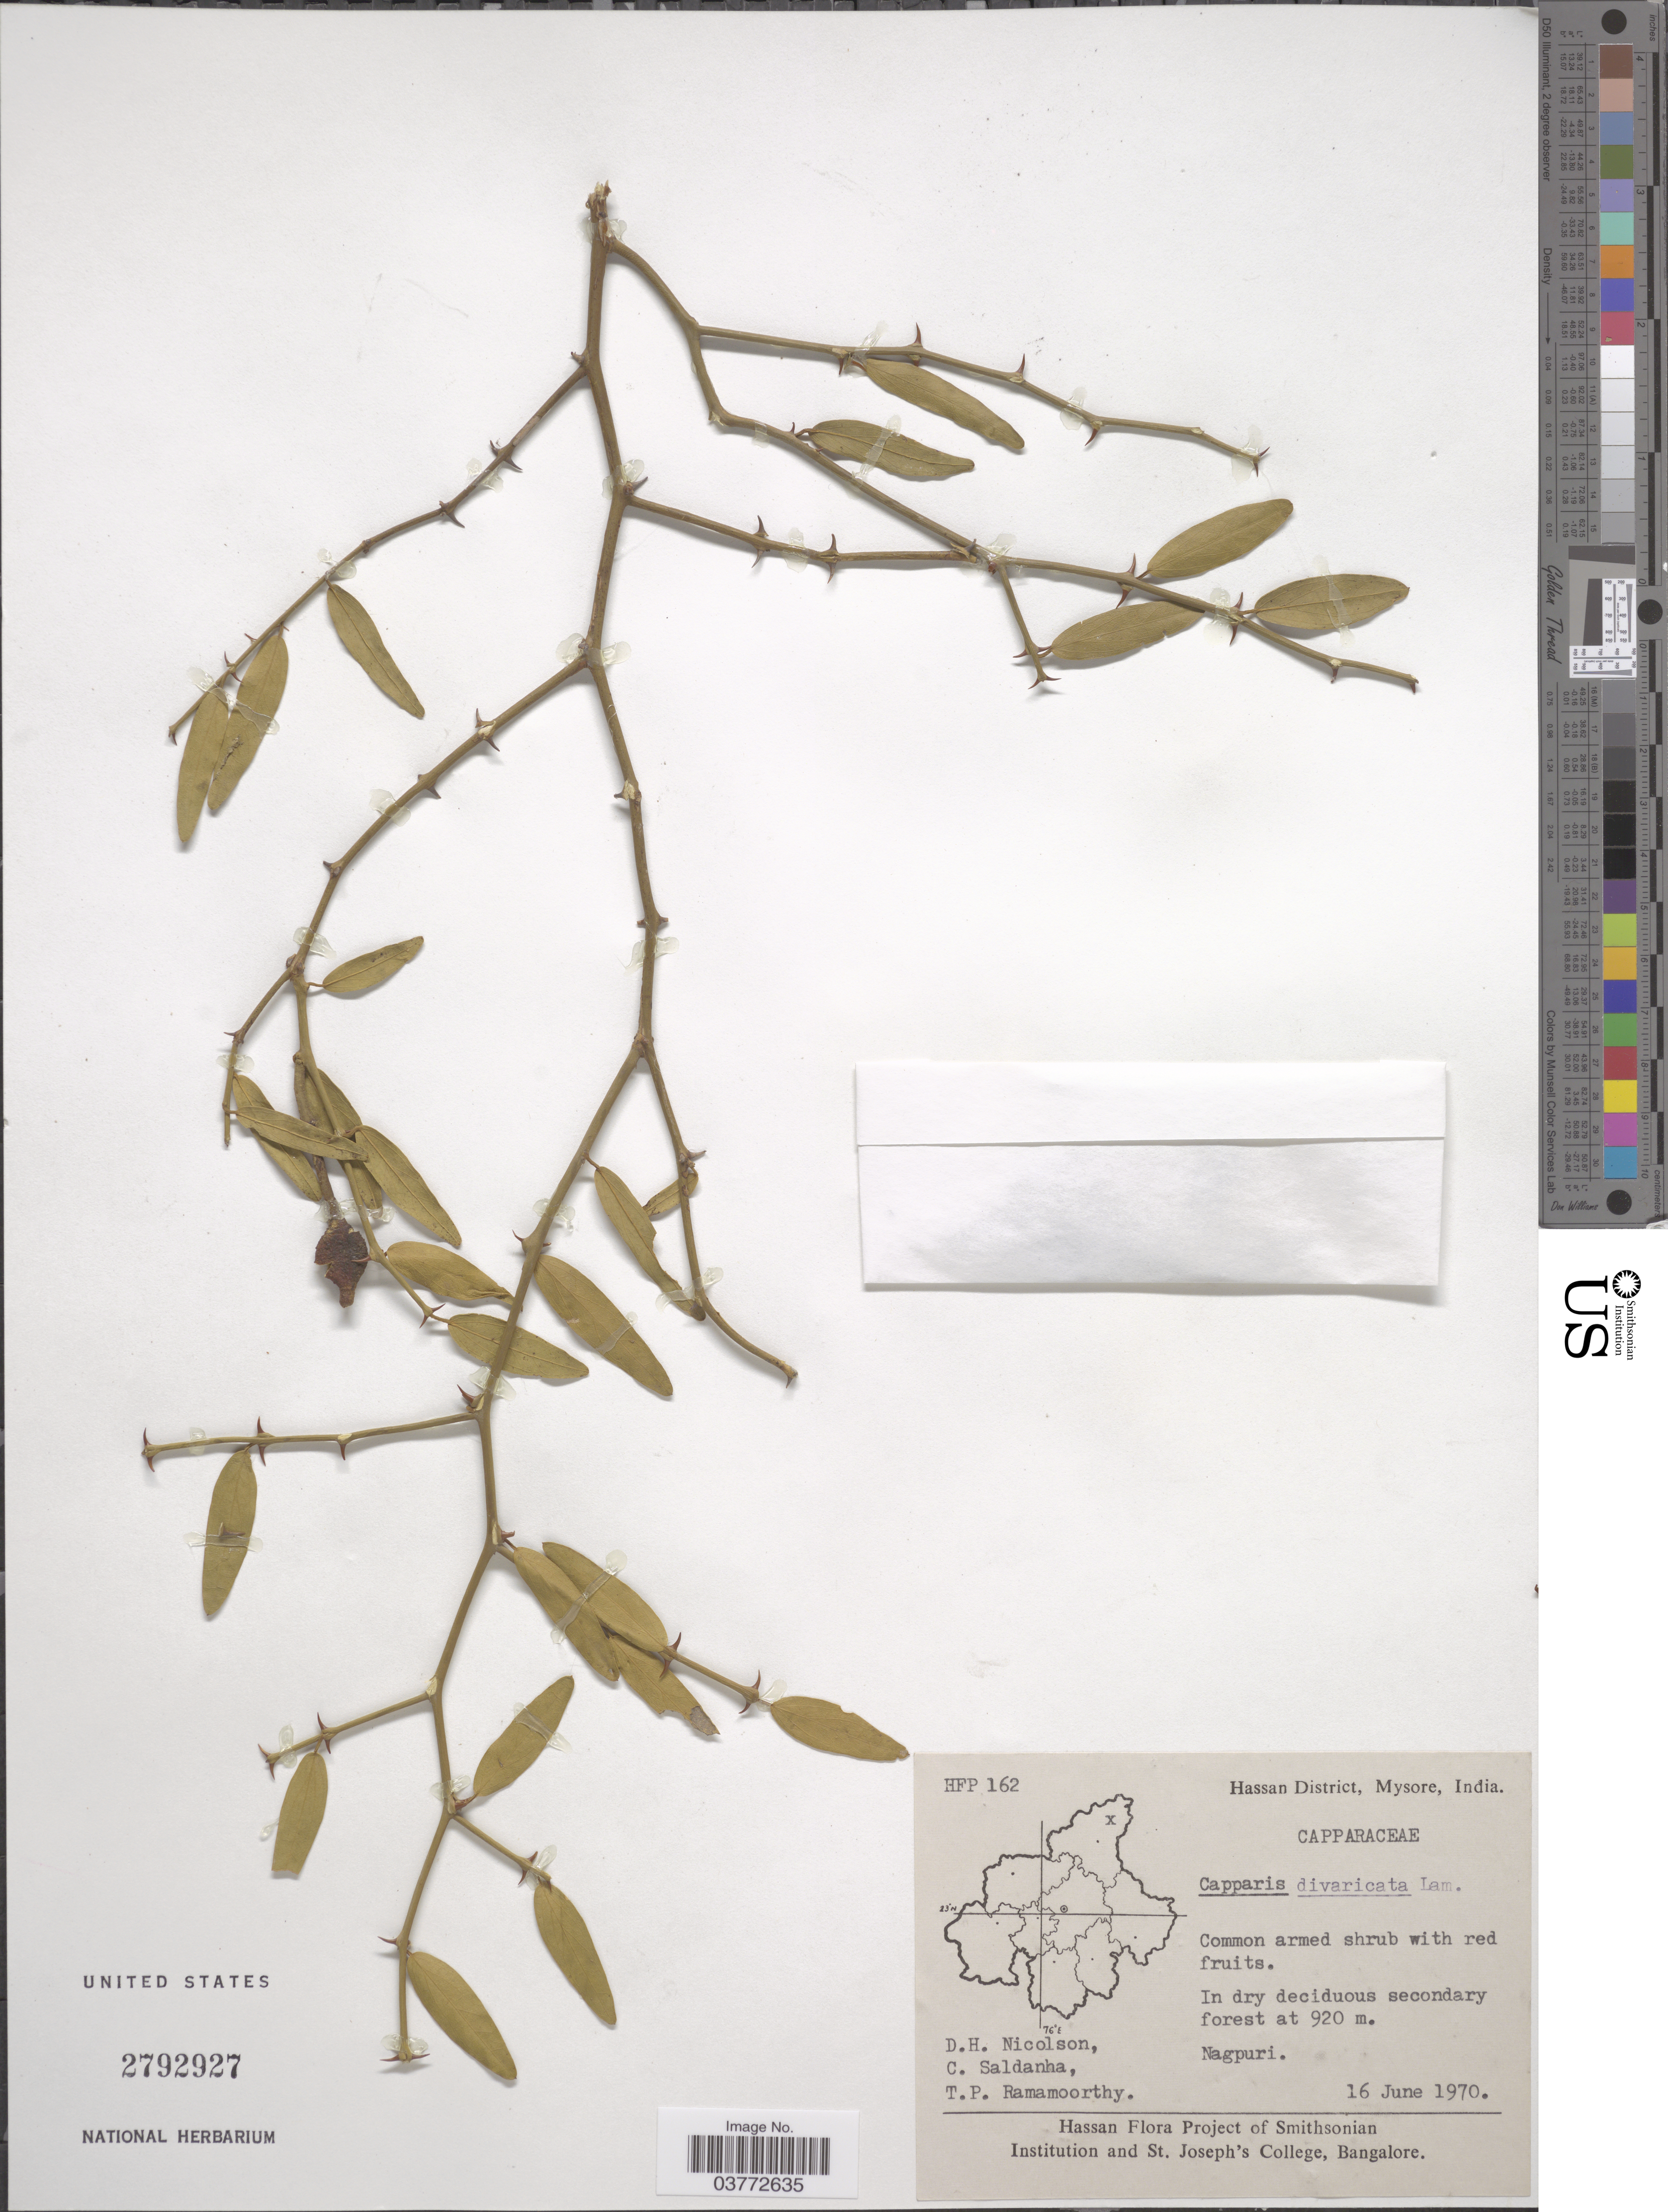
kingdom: Plantae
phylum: Tracheophyta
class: Magnoliopsida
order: Brassicales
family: Capparaceae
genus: Capparis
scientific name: Capparis divaricata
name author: Lam.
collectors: D. H. Nicolson, C. Saldanha & T. P. Ramamoorthy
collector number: HFP 162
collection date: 1970-06-16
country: India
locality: Hassan District, Mysore. Nagpuri.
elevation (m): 920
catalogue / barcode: US 2792927